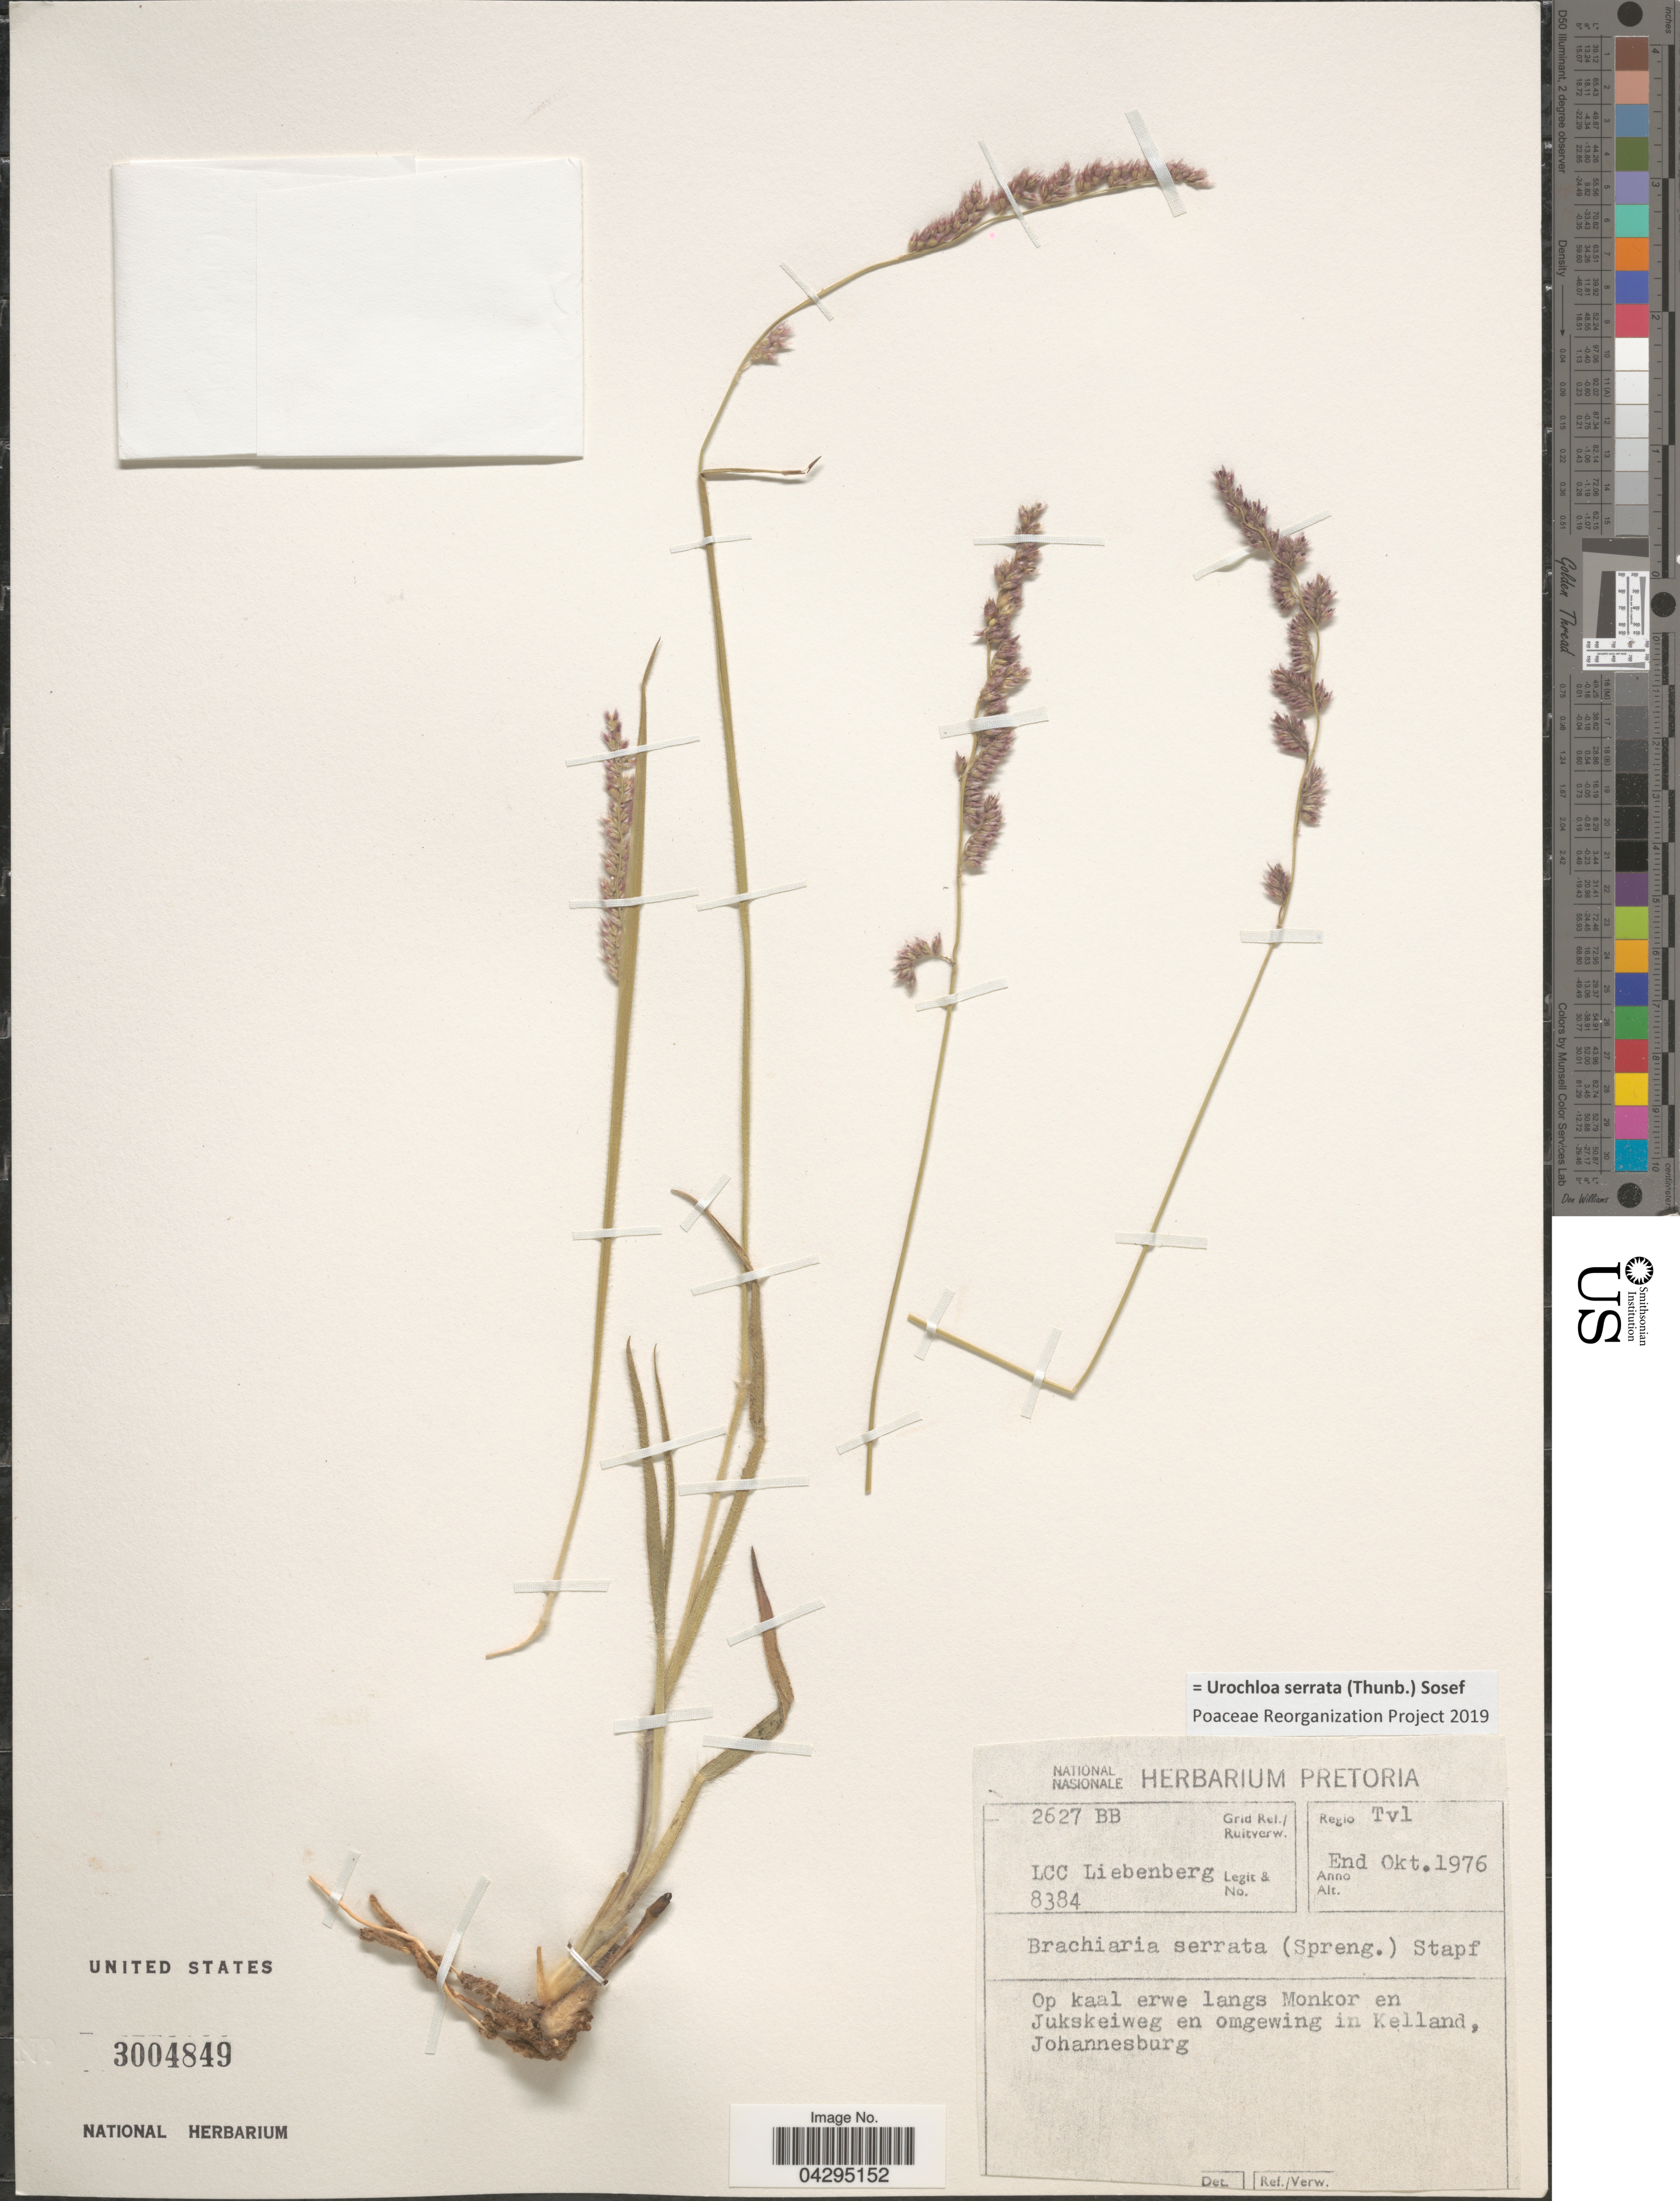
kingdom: Plantae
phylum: Tracheophyta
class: Liliopsida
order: Poales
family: Poaceae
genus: Urochloa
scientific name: Urochloa serrata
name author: (Thunb.) Sosef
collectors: L. Liebenberg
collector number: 8384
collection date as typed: End Okt. 1976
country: South Africa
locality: Grid Ref./Ruitverw. 2627 BB. Regio Tvl. Op kaal erwe langs Monkor en Jukskeiweg en omgewing in Kelland, Johannesburg.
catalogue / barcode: US 3004849